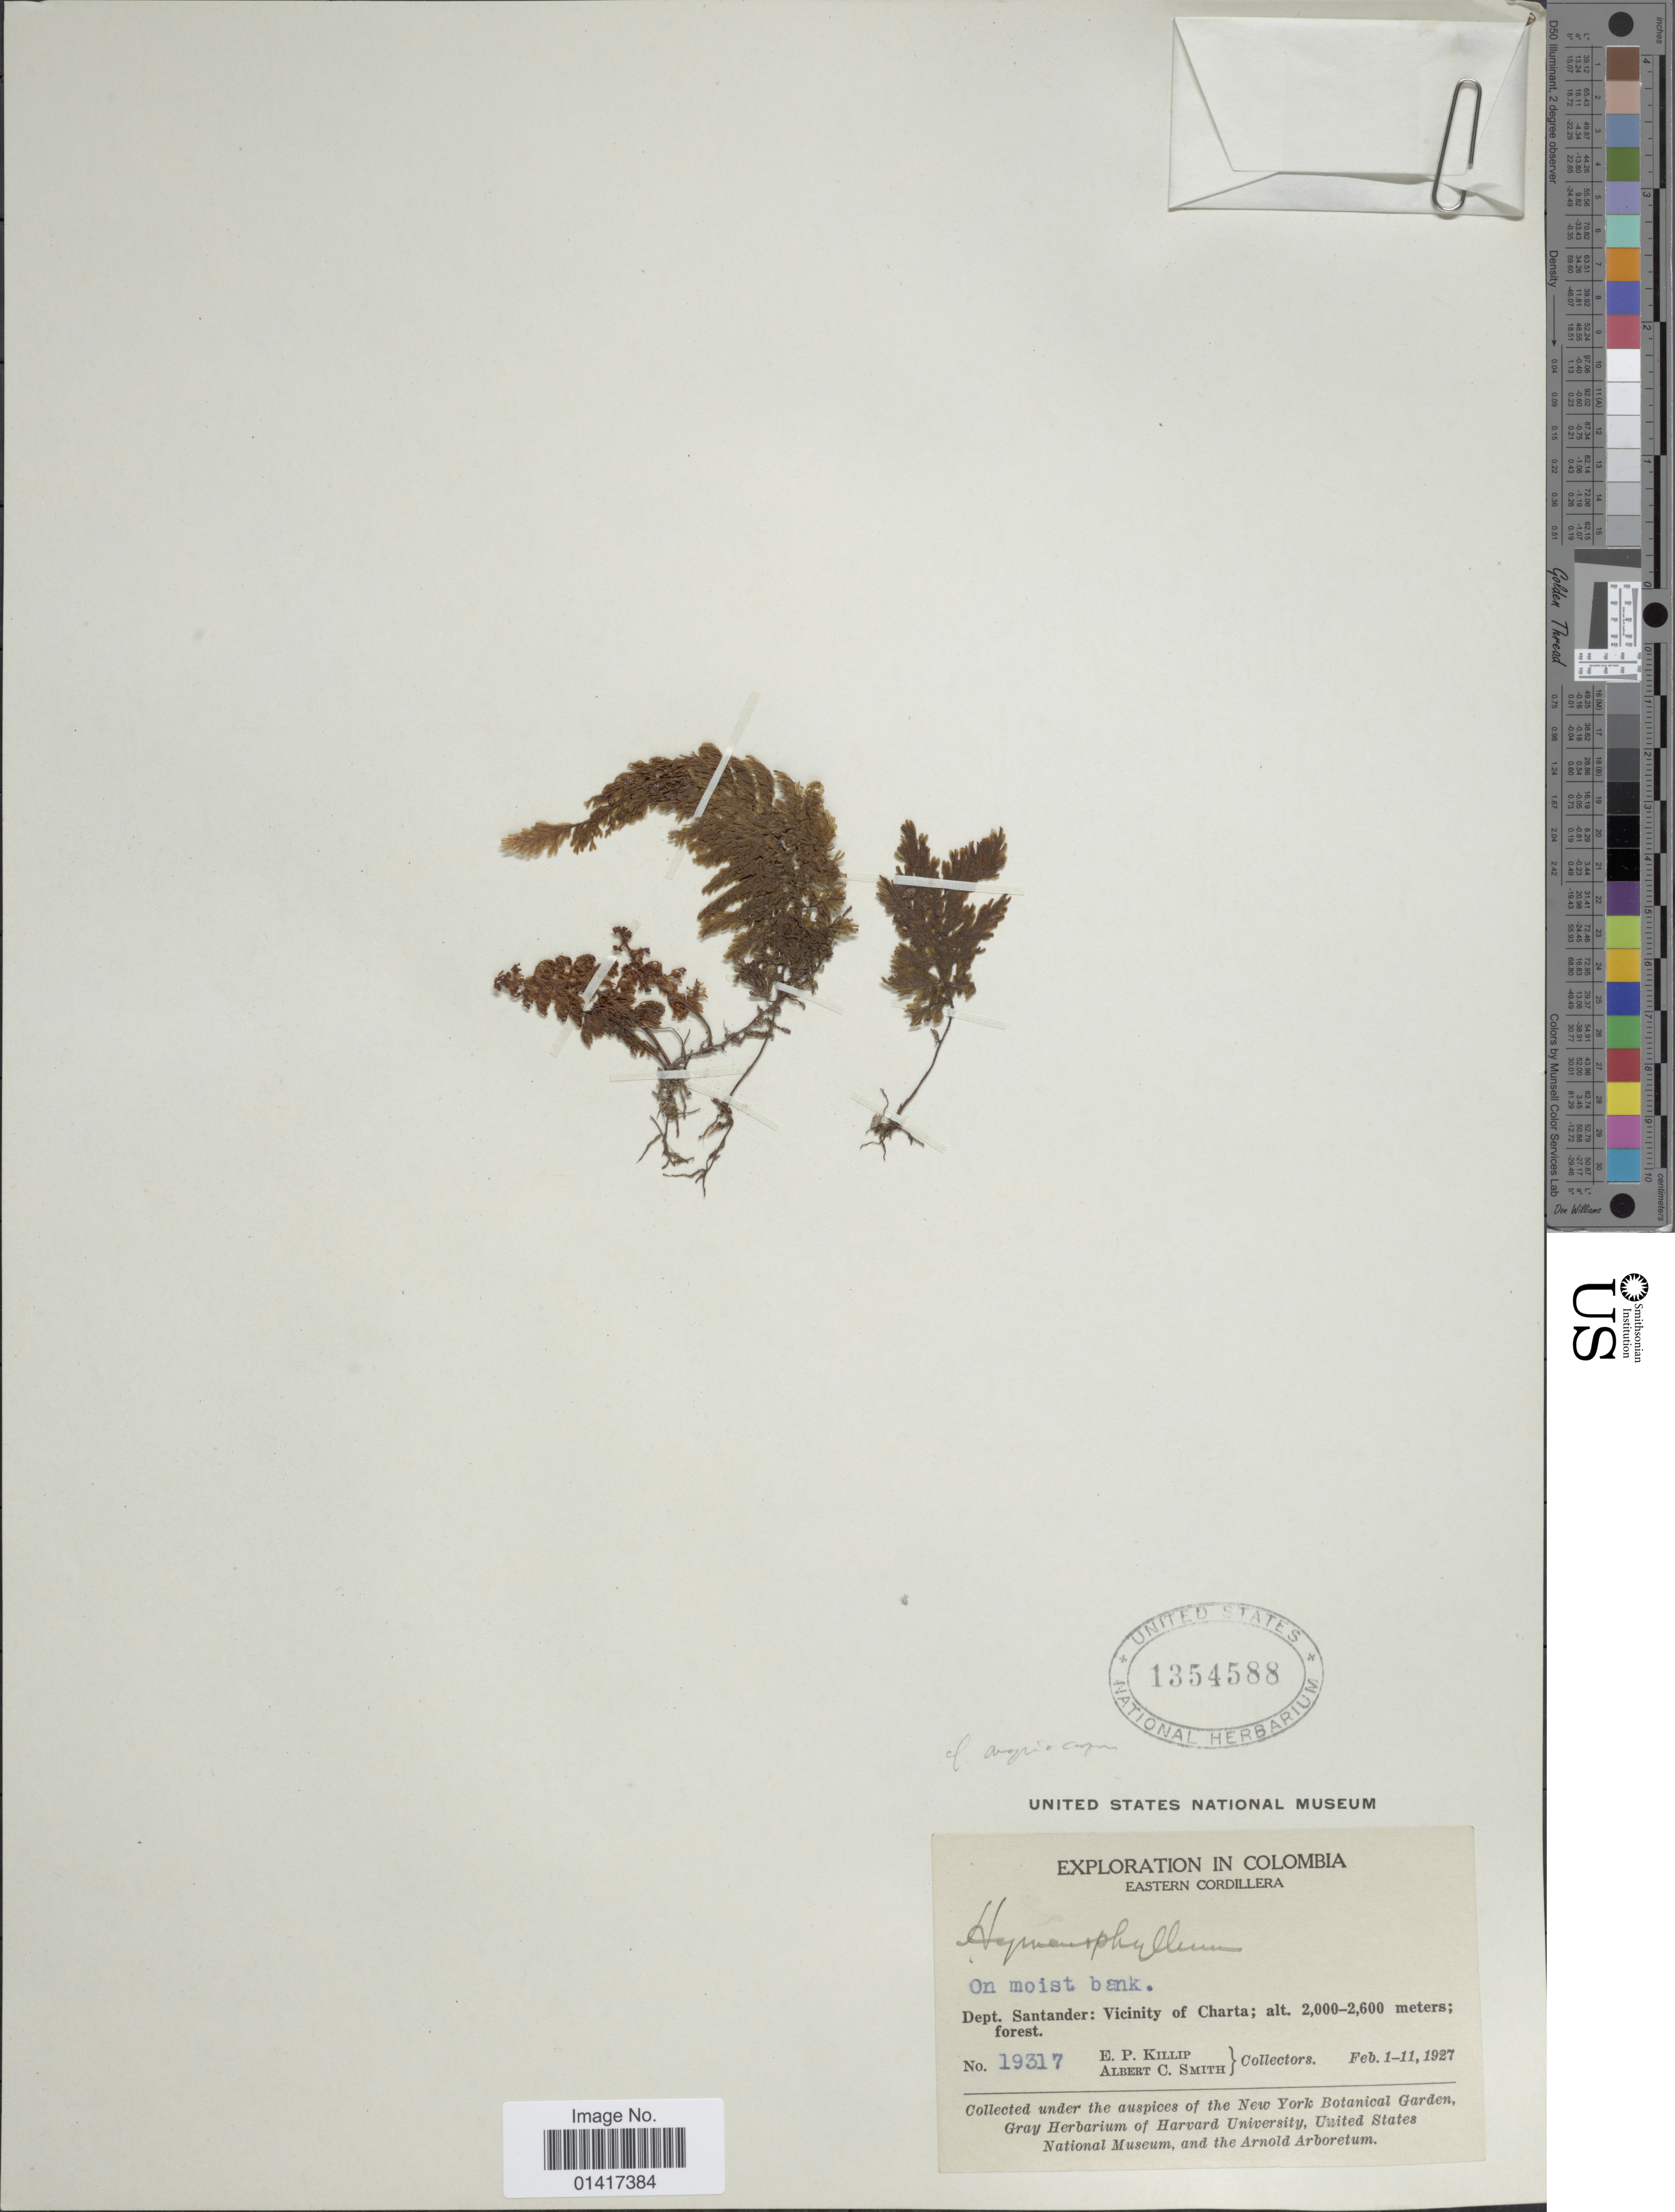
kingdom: Plantae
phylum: Tracheophyta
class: Polypodiopsida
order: Hymenophyllales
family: Hymenophyllaceae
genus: Hymenophyllum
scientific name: Hymenophyllum sp.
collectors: E. P. Killip & A. C. Smith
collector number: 19317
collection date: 1927-02-01/1927-02-11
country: Colombia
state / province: Santander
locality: Eastern Cordillera. Dept. Santander: Vicinity of Charta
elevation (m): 2000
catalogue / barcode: US 1354588